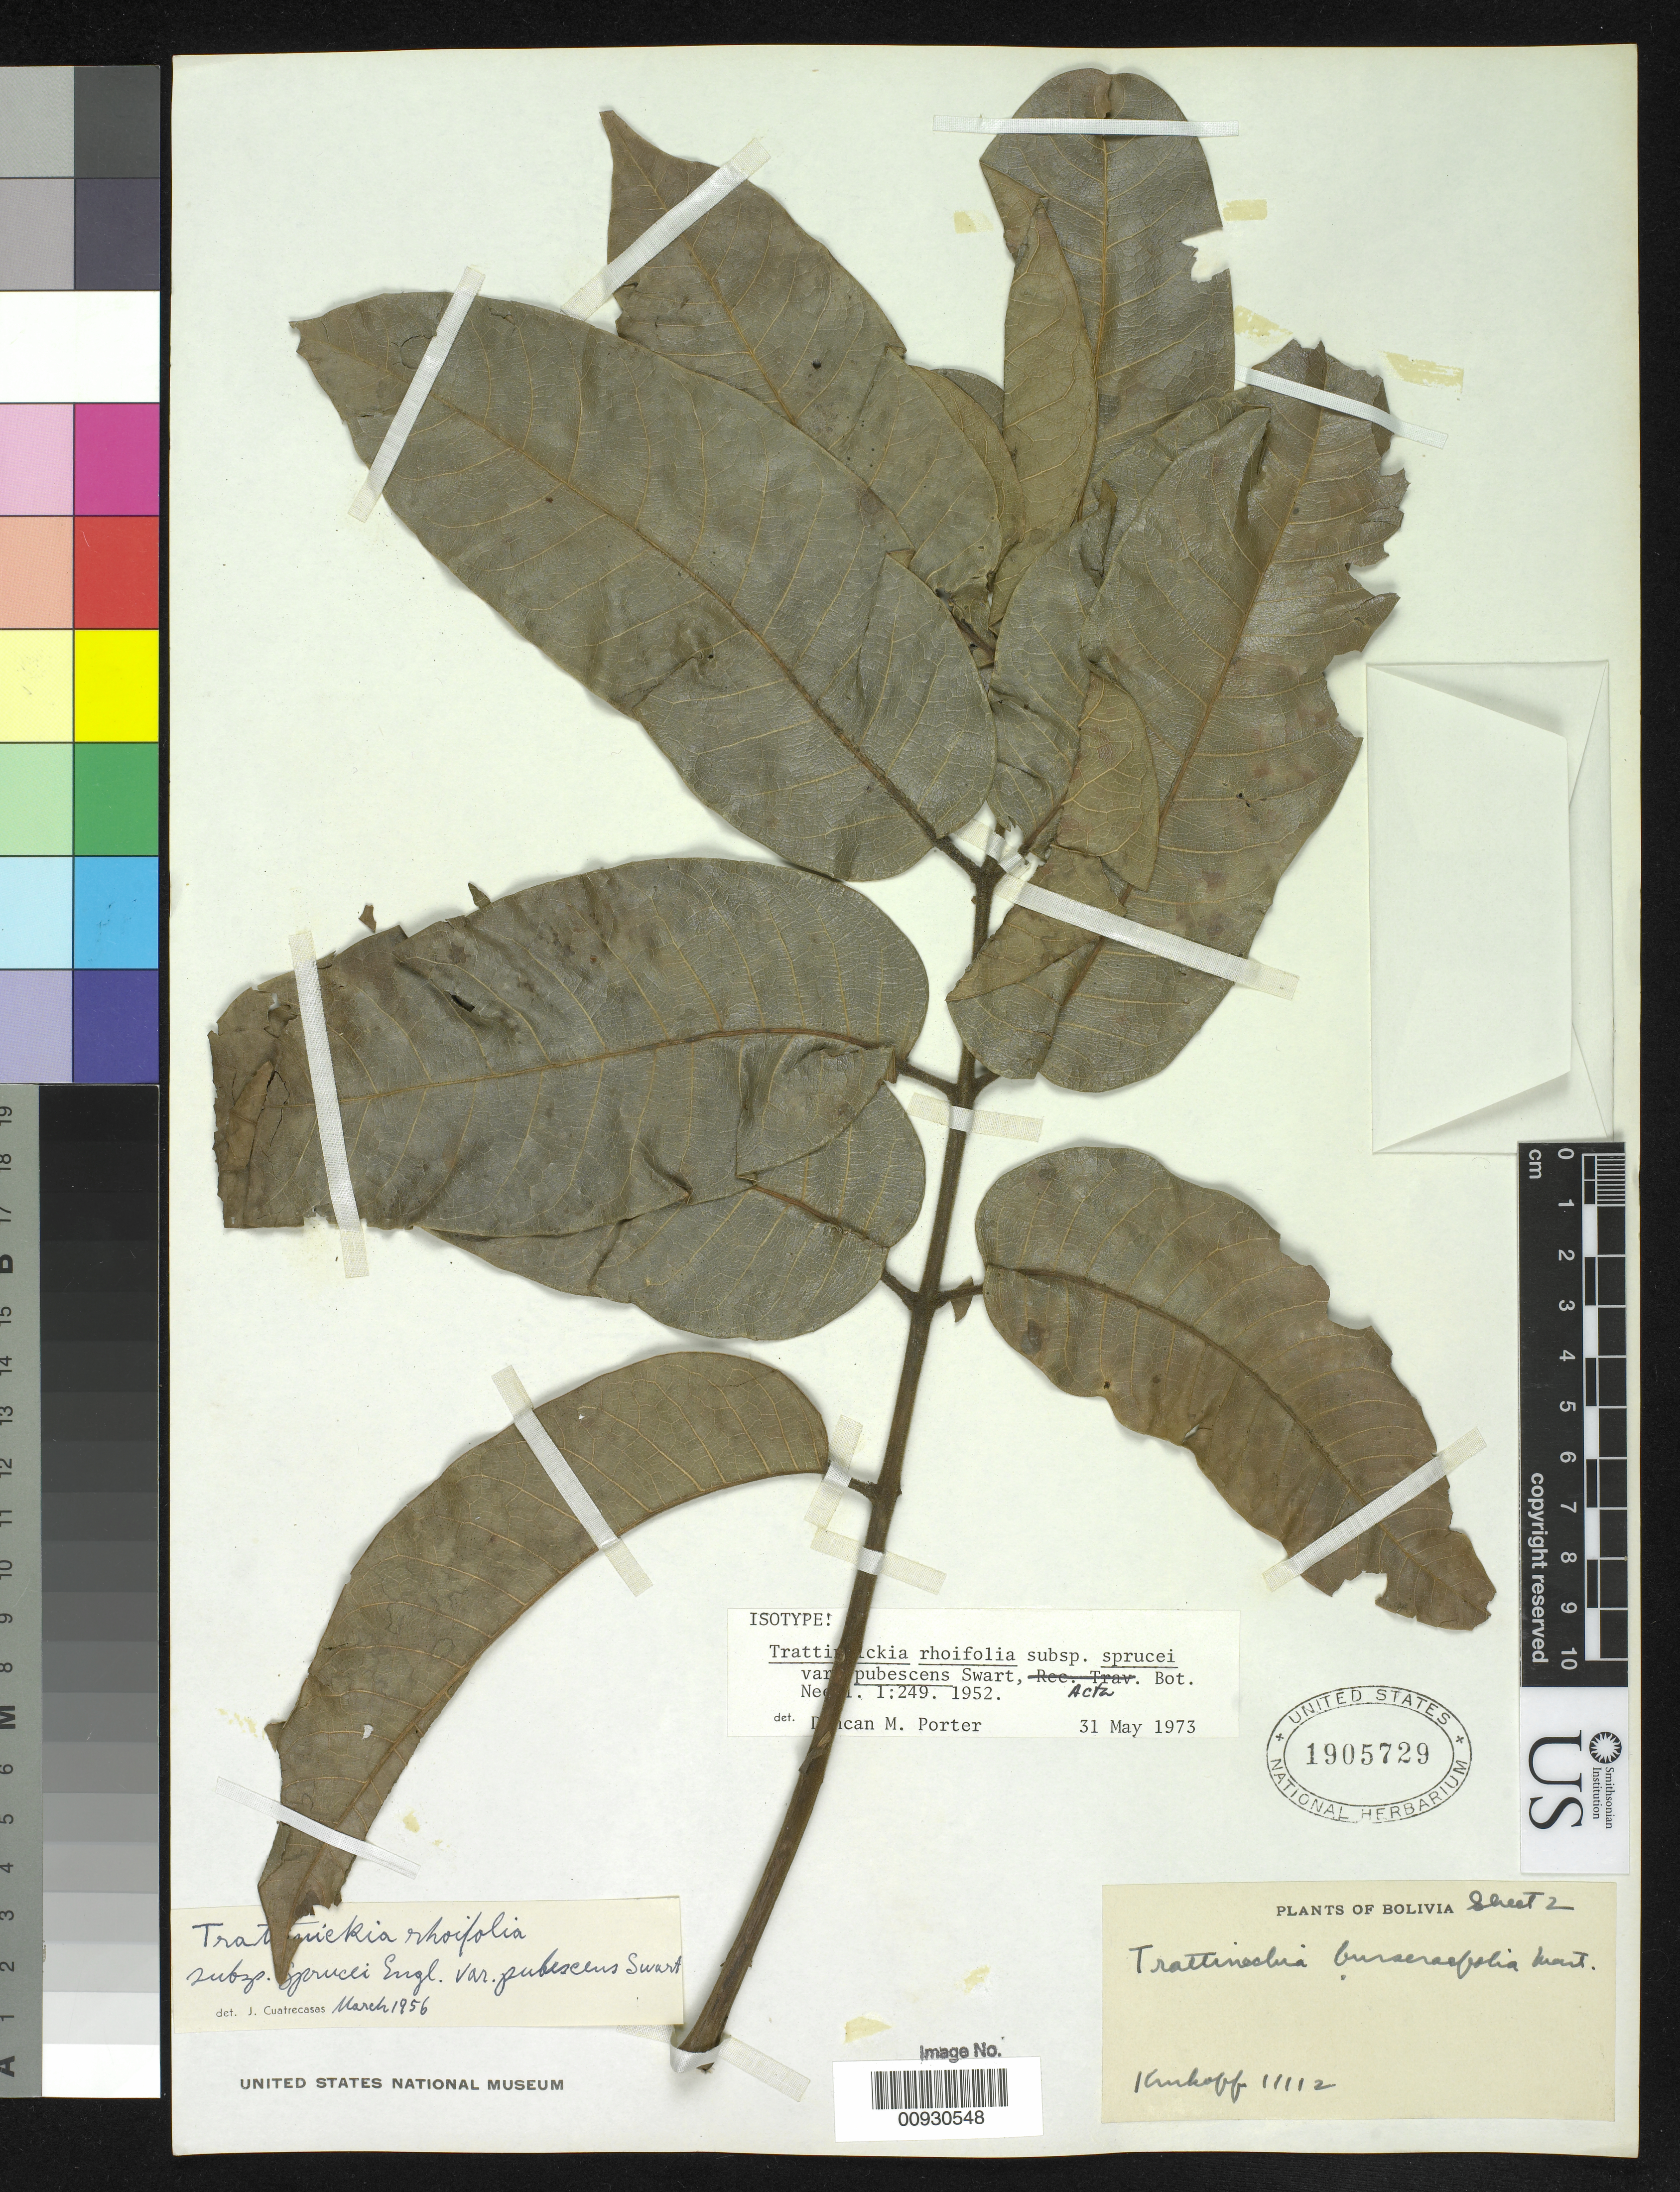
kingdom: Plantae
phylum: Tracheophyta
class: Magnoliopsida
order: Sapindales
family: Burseraceae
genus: Trattinnickia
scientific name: Trattinnickia rhoifolia var. pubescens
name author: Swart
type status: Isotype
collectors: B. A. Krukoff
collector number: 11112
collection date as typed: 08 Oct 1939 to 15 Nov 1939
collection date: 1939-10-08/1939-11-15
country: Bolivia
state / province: La Páz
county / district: Larecaja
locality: Copacabana (about 10 km. south of Mapiri).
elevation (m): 850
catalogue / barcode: US 1905729